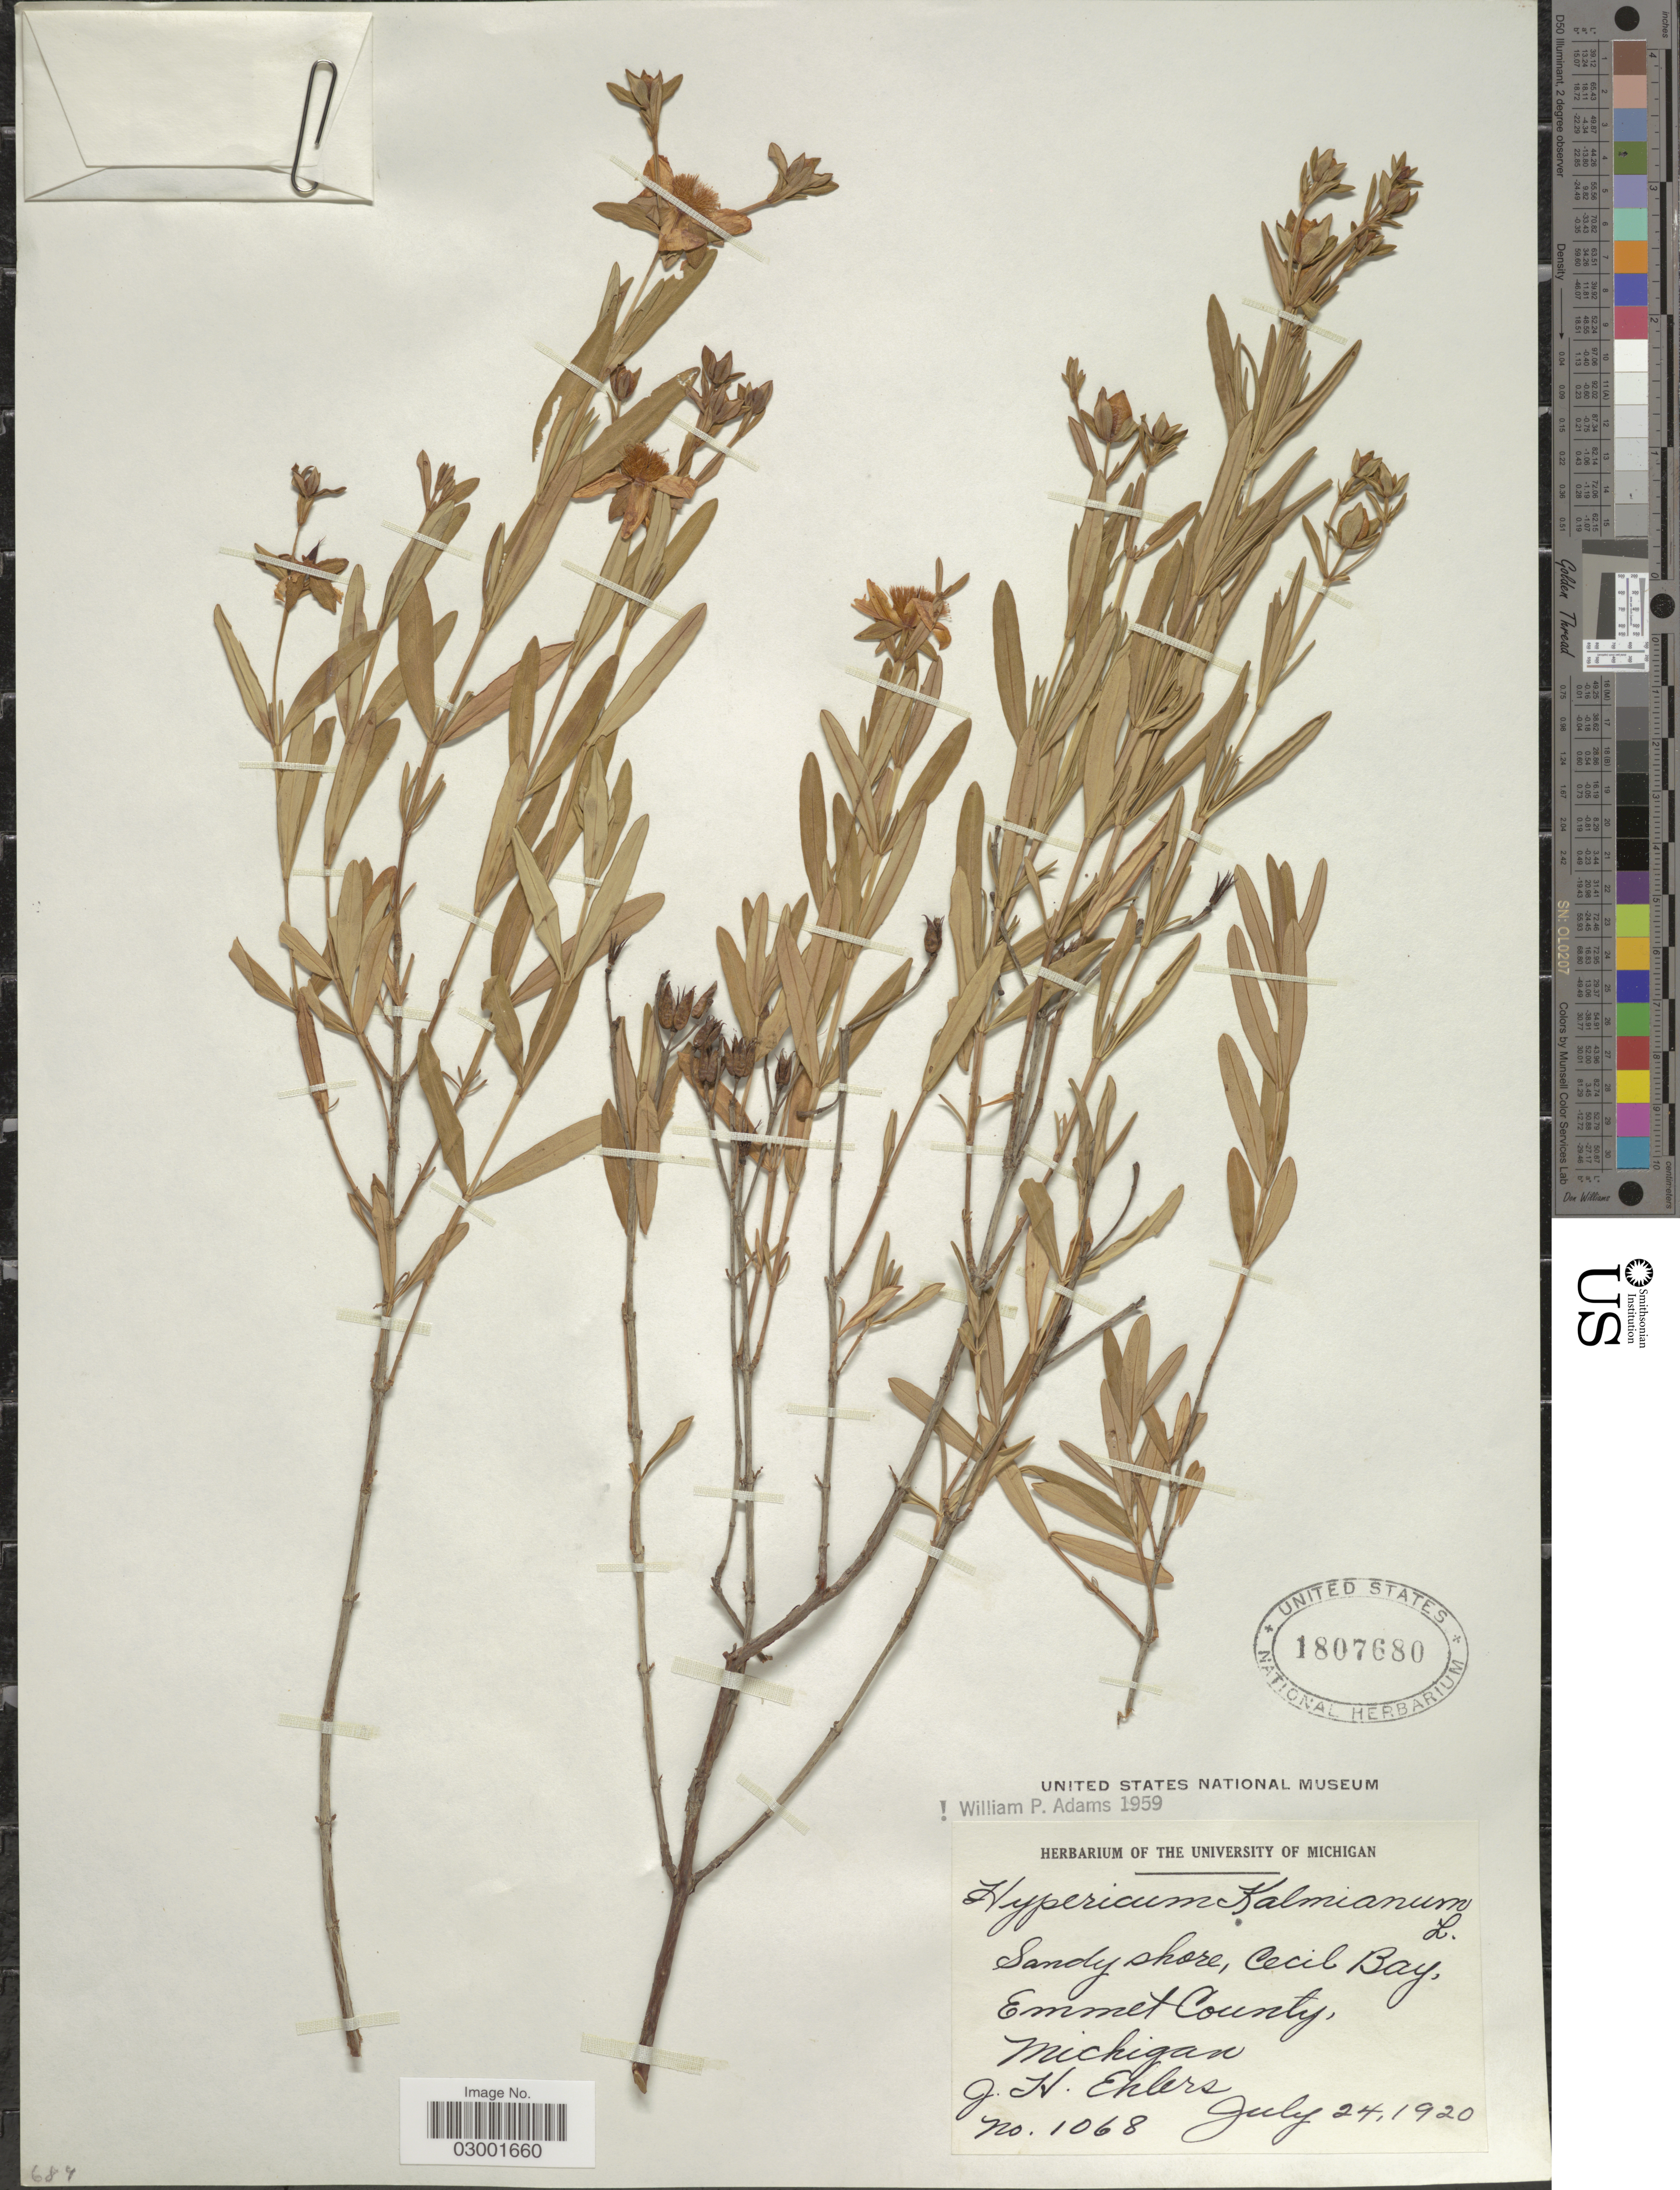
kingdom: Plantae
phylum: Tracheophyta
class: Magnoliopsida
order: Malpighiales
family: Hypericaceae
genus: Hypericum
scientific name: Hypericum kalmianum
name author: L.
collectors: J. H. Ehlers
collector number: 1068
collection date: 1920-07-24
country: United States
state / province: Michigan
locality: Sandy shore, Cecil Bay, Emmet County, Michigan.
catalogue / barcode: US 1807680